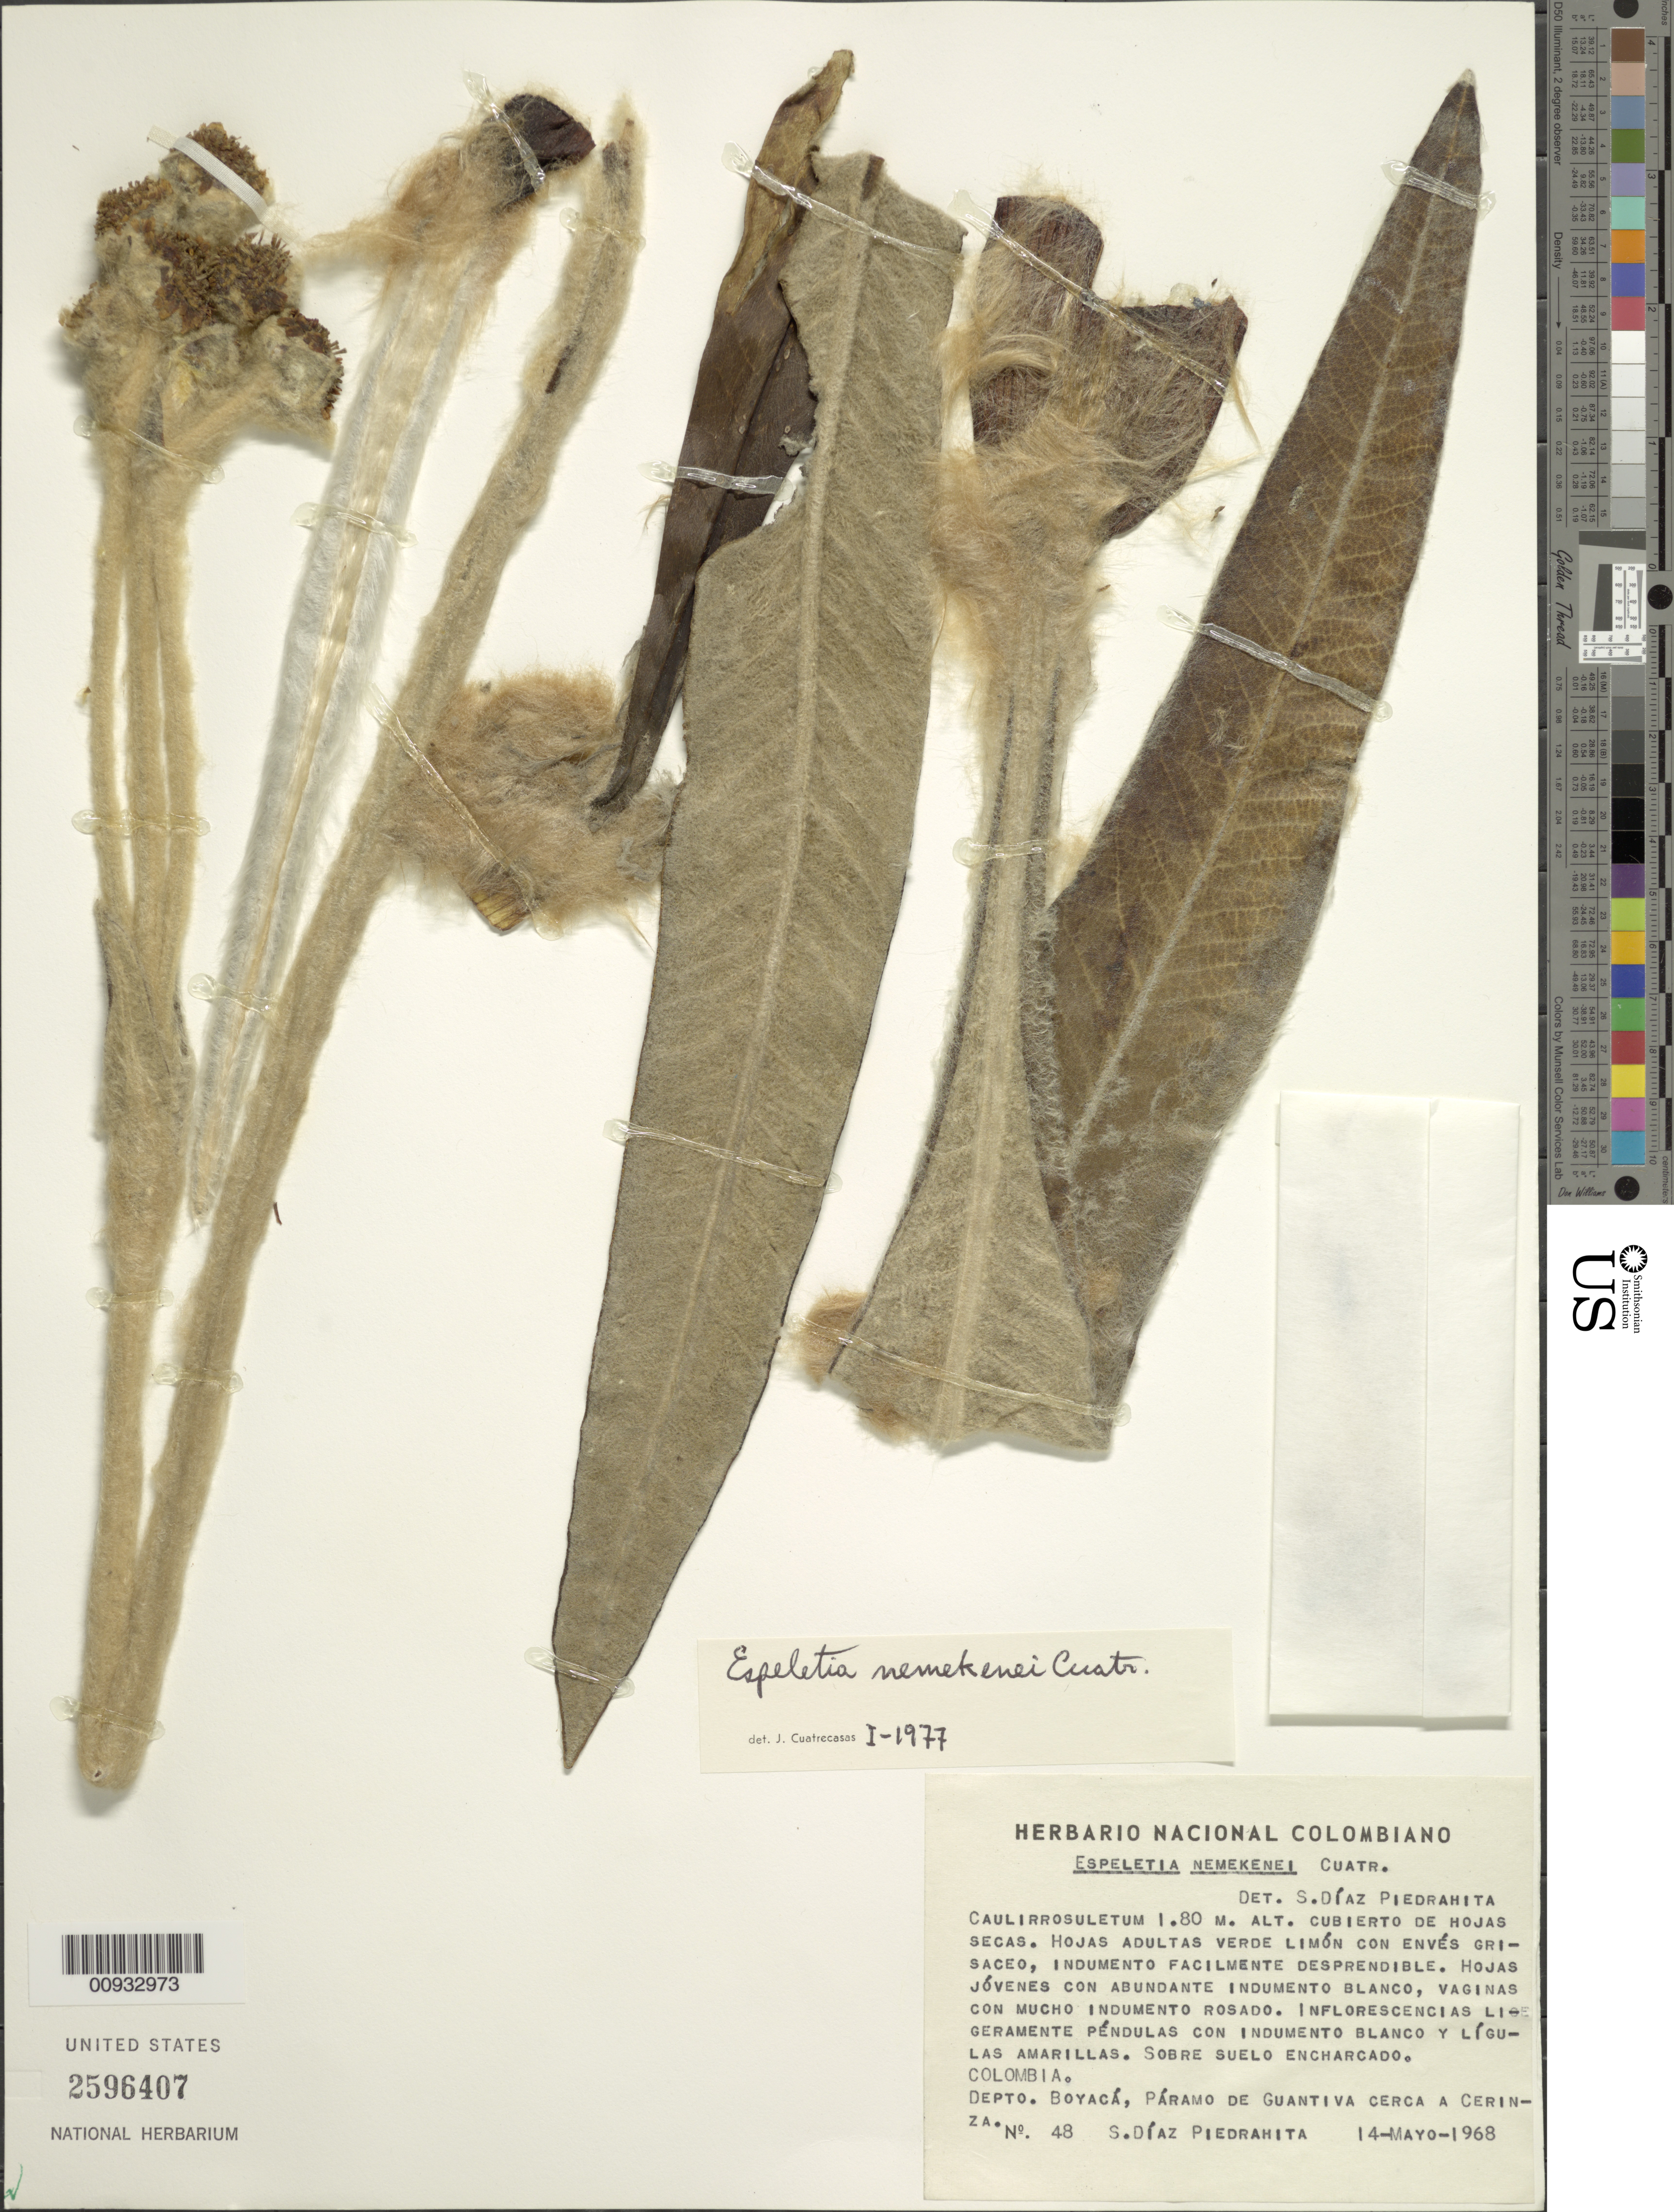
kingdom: Plantae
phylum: Tracheophyta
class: Magnoliopsida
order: Asterales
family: Asteraceae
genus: Espeletia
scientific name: Espeletia nemekenei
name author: Cuatrec.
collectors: S. Díaz Píedrahíta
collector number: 48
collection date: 1968-05-14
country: Colombia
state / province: Boyacá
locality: Paramo de Guantiva, cerca a Cerinza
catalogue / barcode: US 2596407